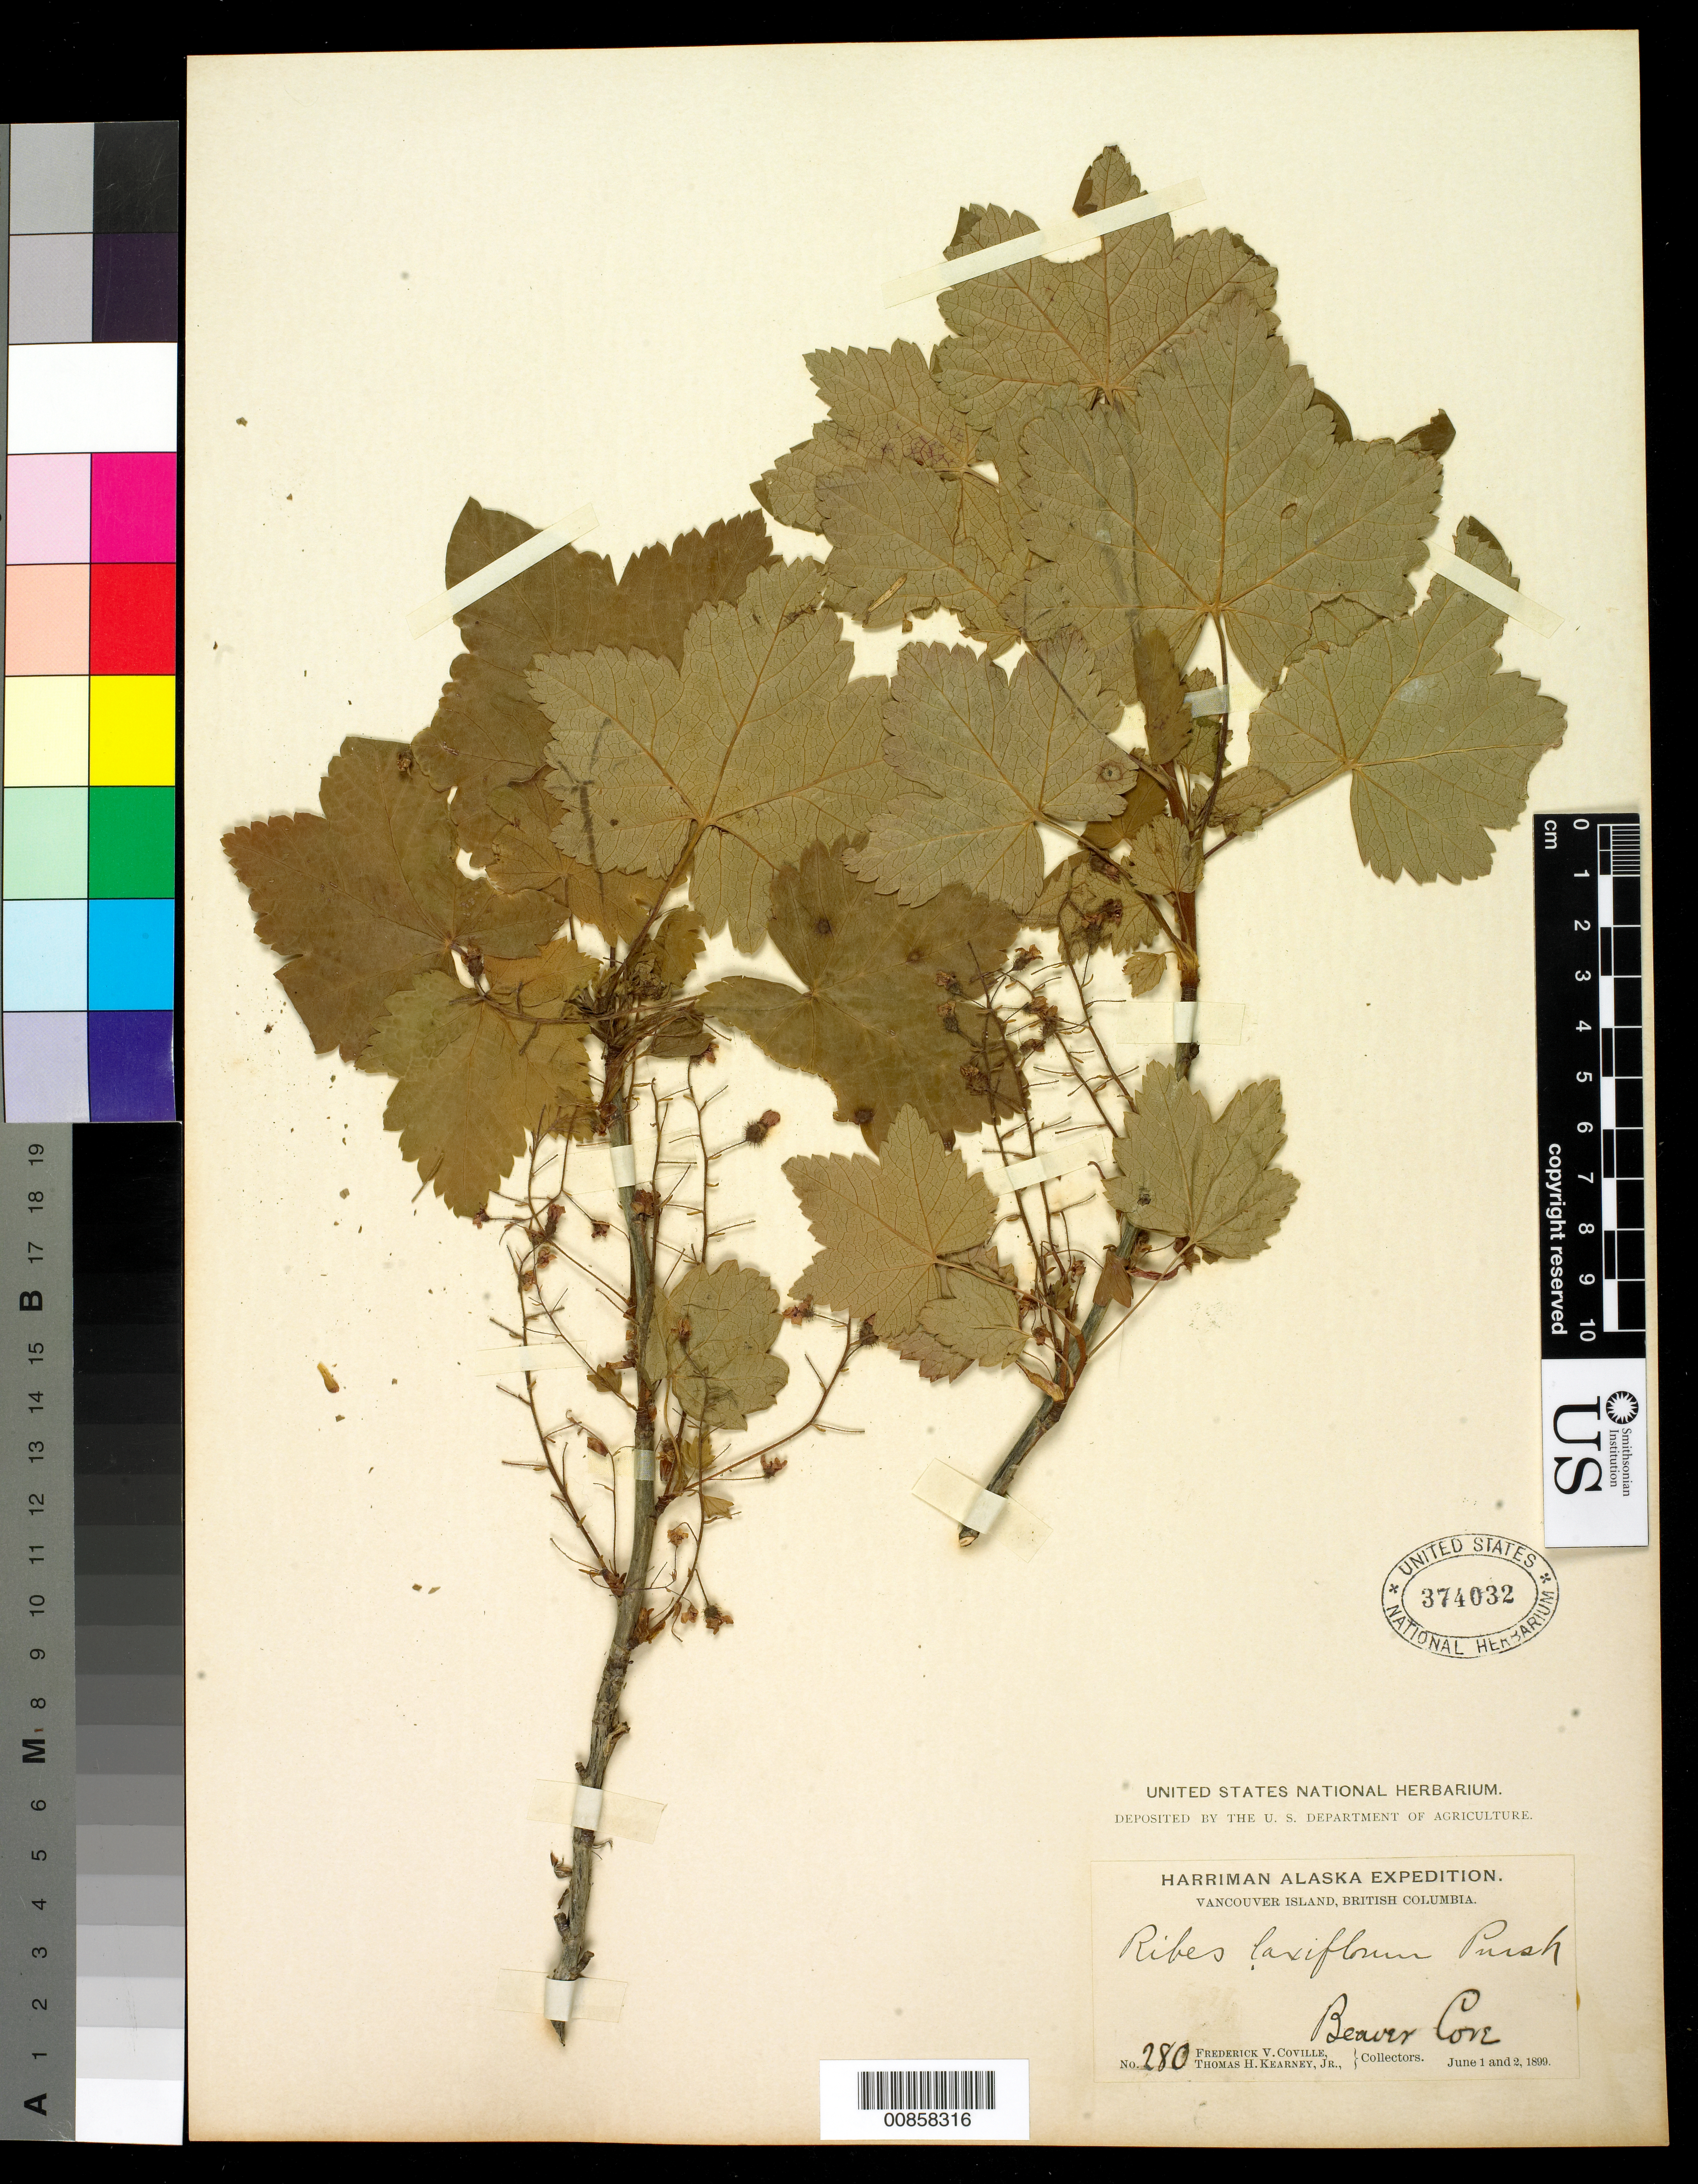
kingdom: Plantae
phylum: Tracheophyta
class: Magnoliopsida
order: Saxifragales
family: Grossulariaceae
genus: Ribes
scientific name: Ribes laxiflorum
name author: Pursh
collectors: F. V. Coville & T. H. Kearney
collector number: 280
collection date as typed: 01 Jun 1899 to 02 Jun 1899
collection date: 1899-06-01/1899-06-02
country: Canada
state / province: British Columbia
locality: Vancouver Island.Beaver Cove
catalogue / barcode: US 374032